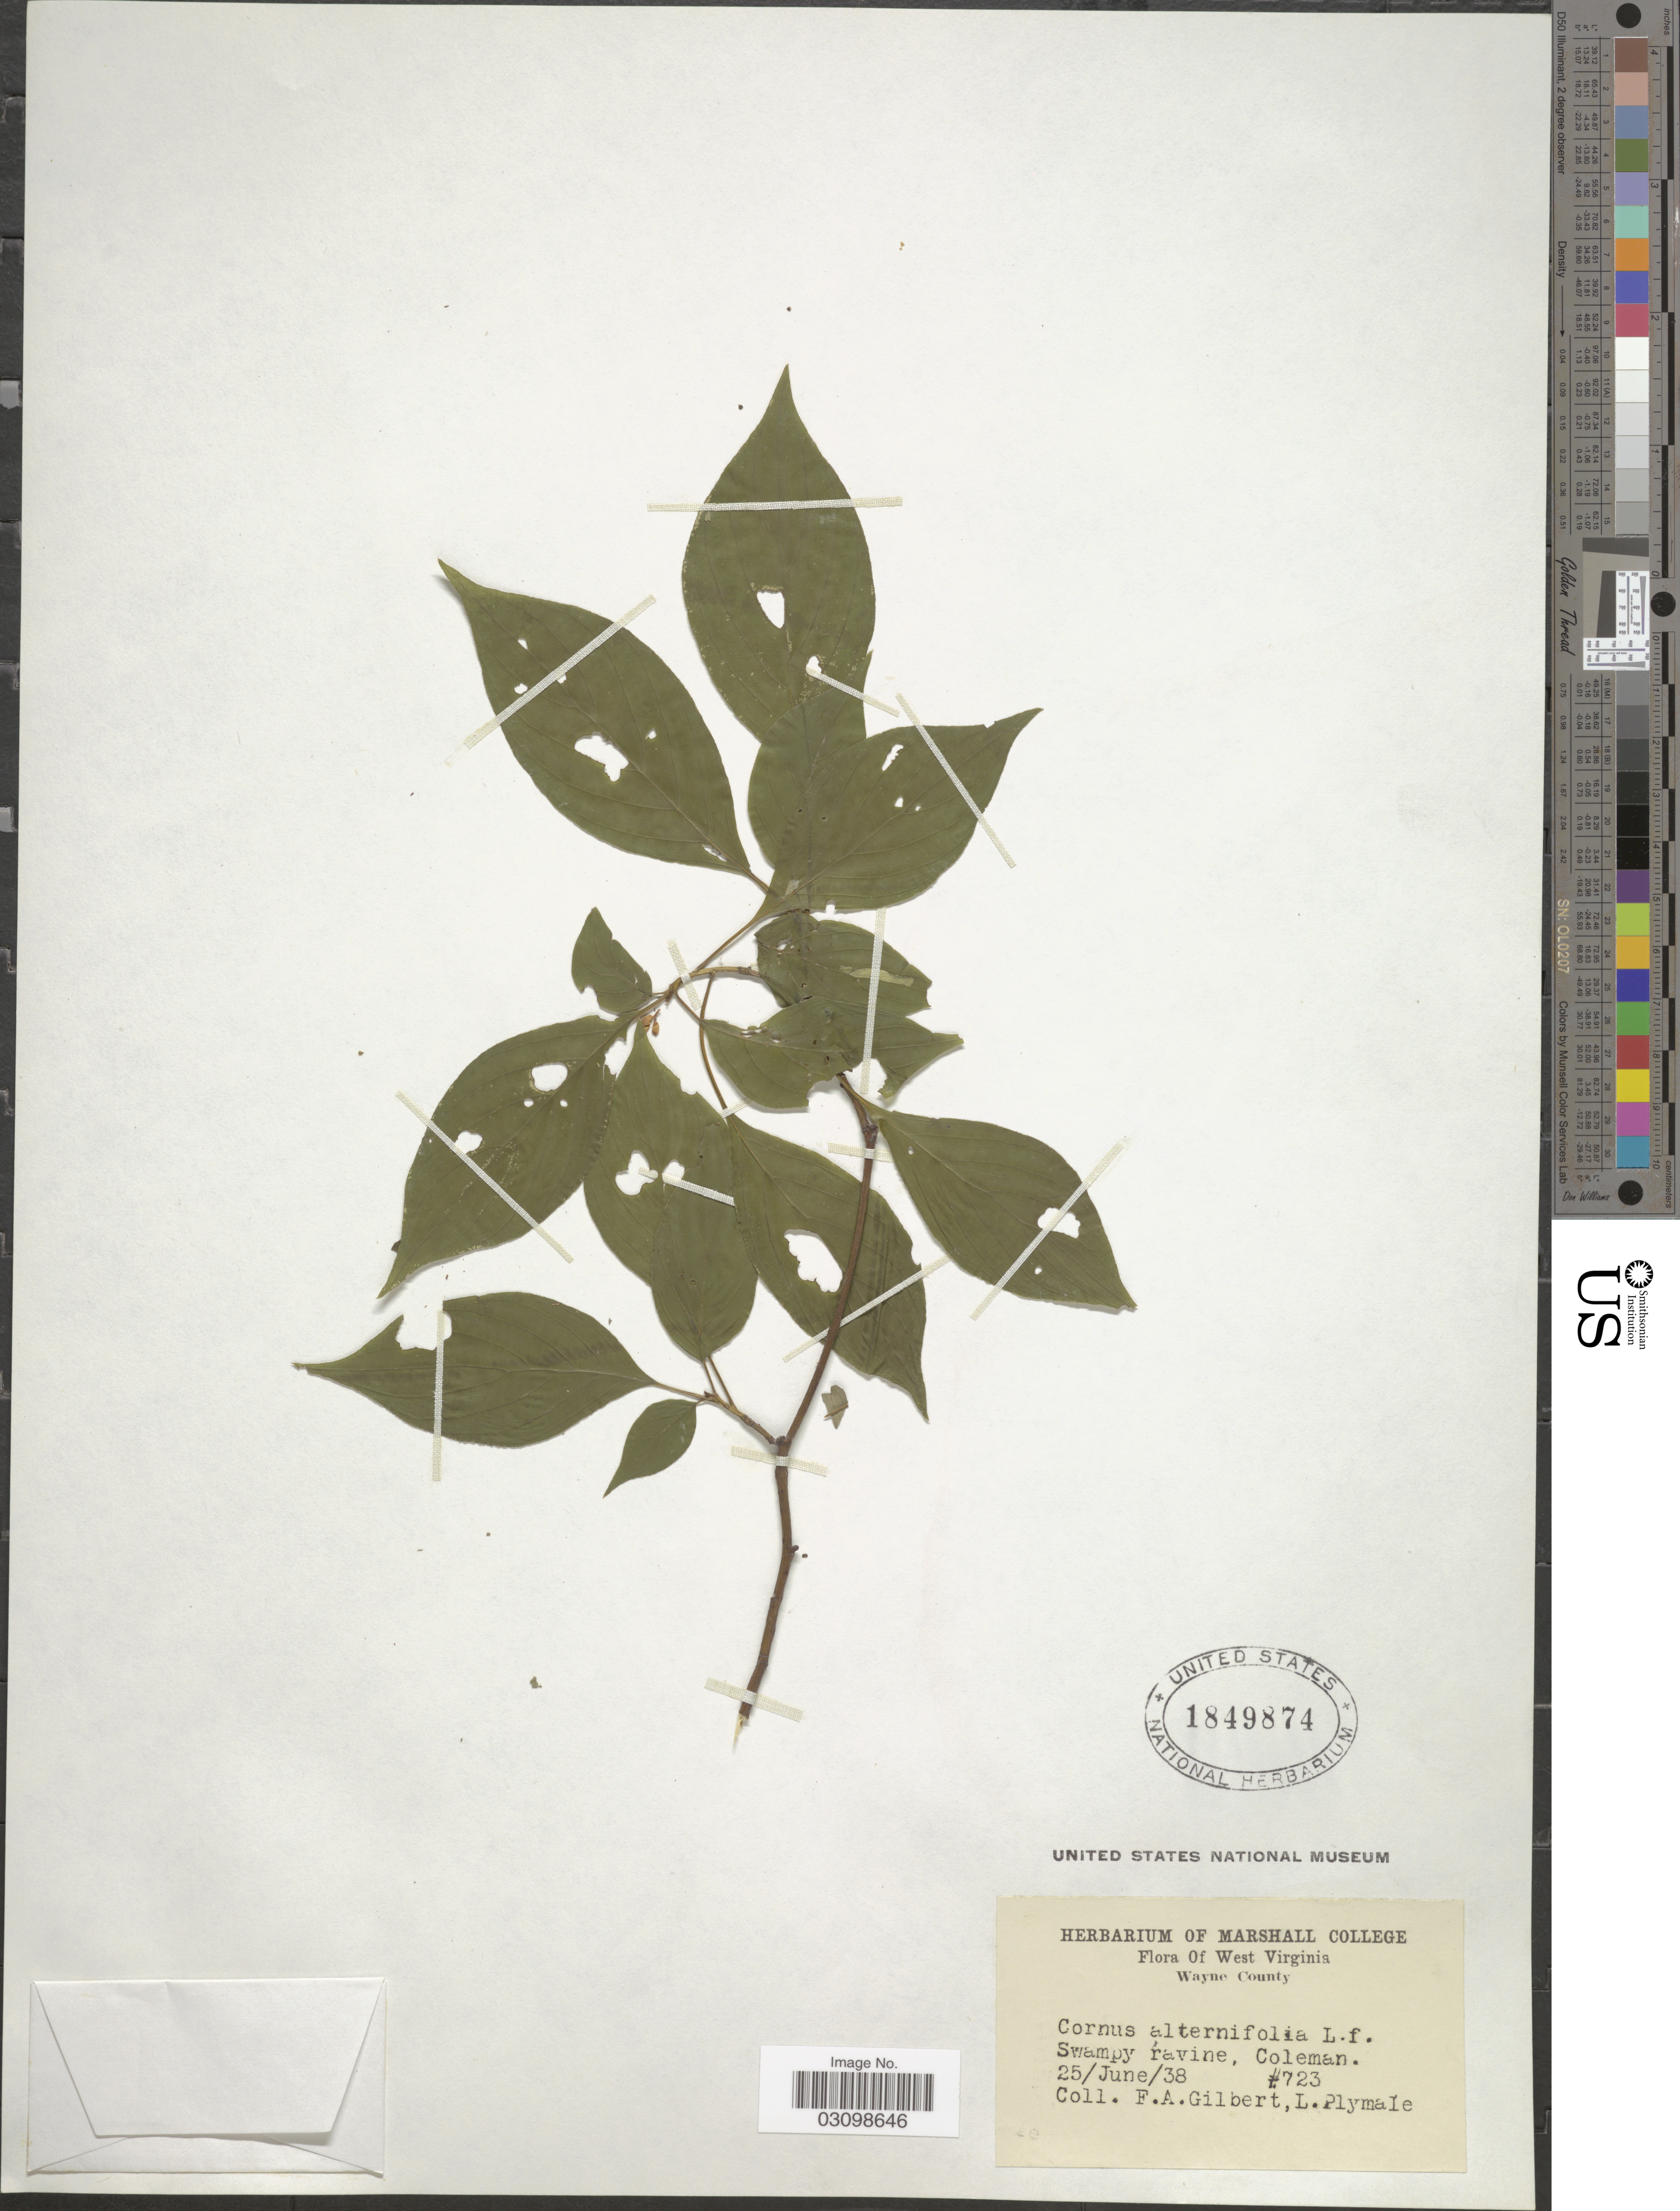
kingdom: Plantae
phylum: Tracheophyta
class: Magnoliopsida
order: Cornales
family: Cornaceae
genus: Cornus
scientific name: Cornus alternifolia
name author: L.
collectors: F. A. Gilbert & L. Plymale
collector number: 723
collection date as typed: Transcribed d/m/y: 25/6/38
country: United States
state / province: West Virginia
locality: Swampy ravine, Coleman.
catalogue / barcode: US 1849874